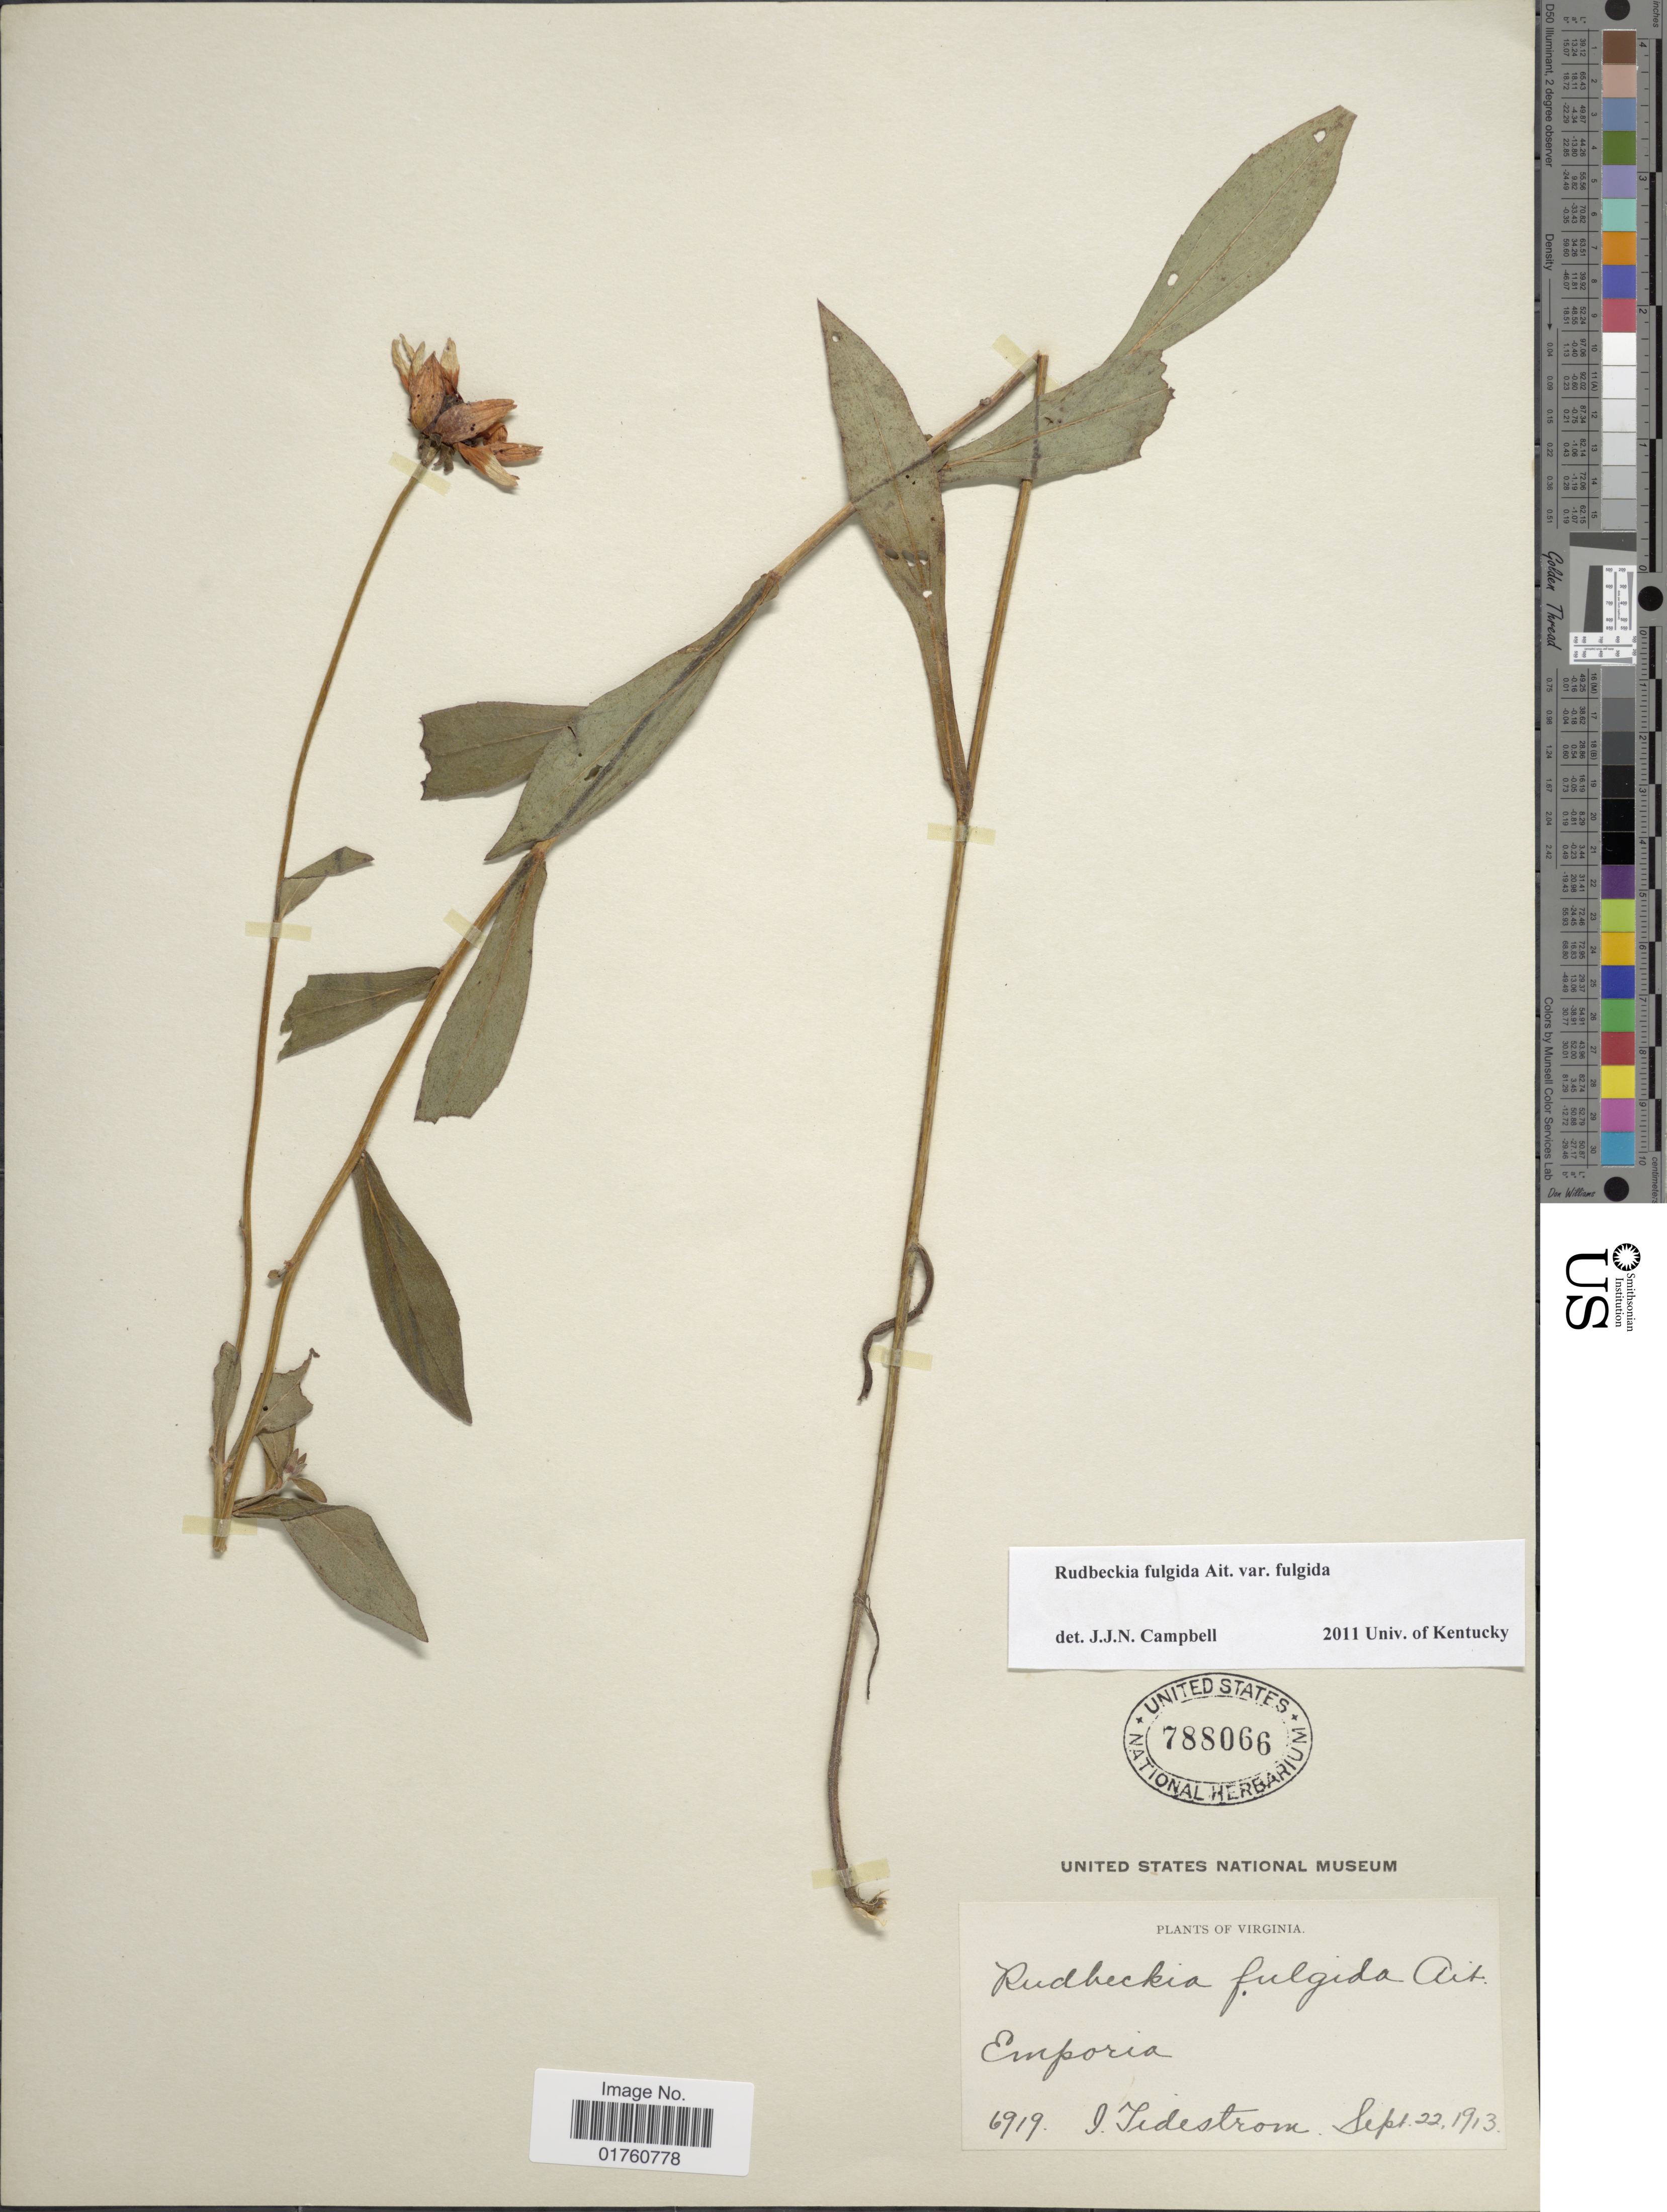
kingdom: Plantae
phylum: Tracheophyta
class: Magnoliopsida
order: Asterales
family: Asteraceae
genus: Rudbeckia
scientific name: Rudbeckia fulgida var. fulgida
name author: Aiton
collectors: I. Tiderstrom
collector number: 6919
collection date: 1913-09-22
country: United States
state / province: Virginia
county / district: City of Emporia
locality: Emporia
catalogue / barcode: US 788066